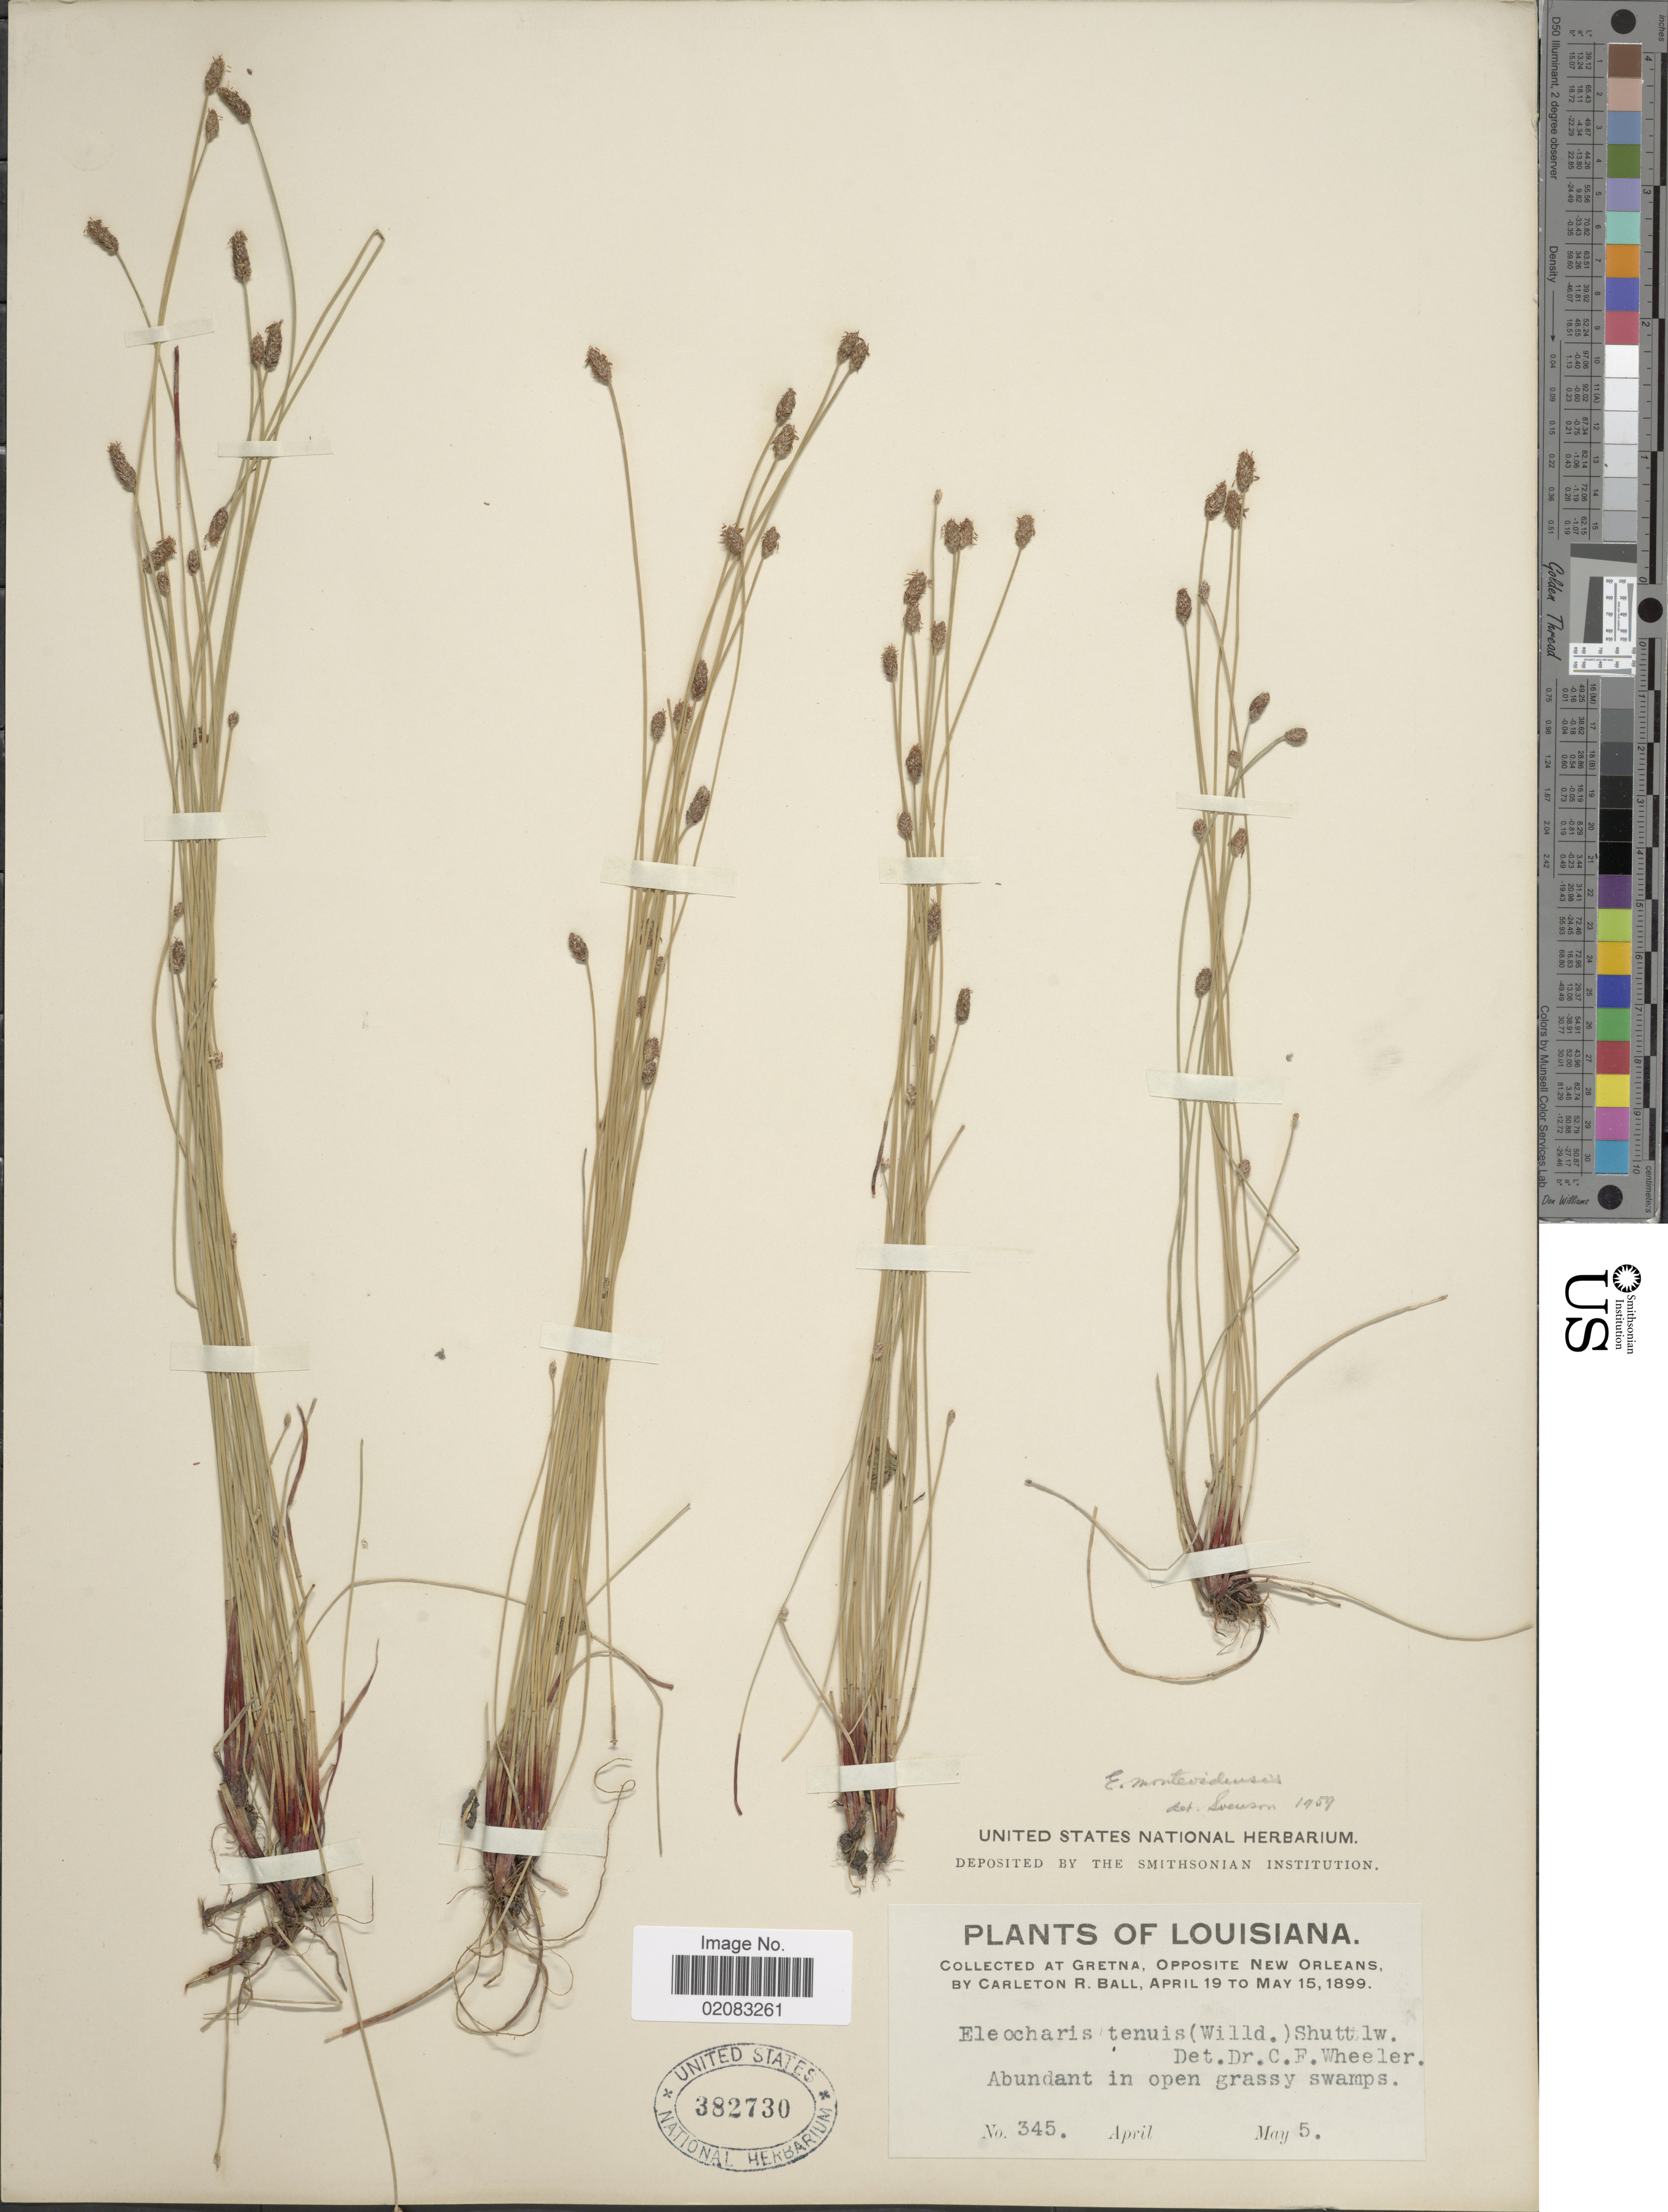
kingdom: Plantae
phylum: Tracheophyta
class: Liliopsida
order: Poales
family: Cyperaceae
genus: Eleocharis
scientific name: Eleocharis montevidensis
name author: Kunth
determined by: Svenson, H. K.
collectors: C. R. Ball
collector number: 345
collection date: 1899-05-05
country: United States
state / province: Louisiana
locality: At Gretna, Opposite New Orleans, Abundant in open grassy swamps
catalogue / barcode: US 382730